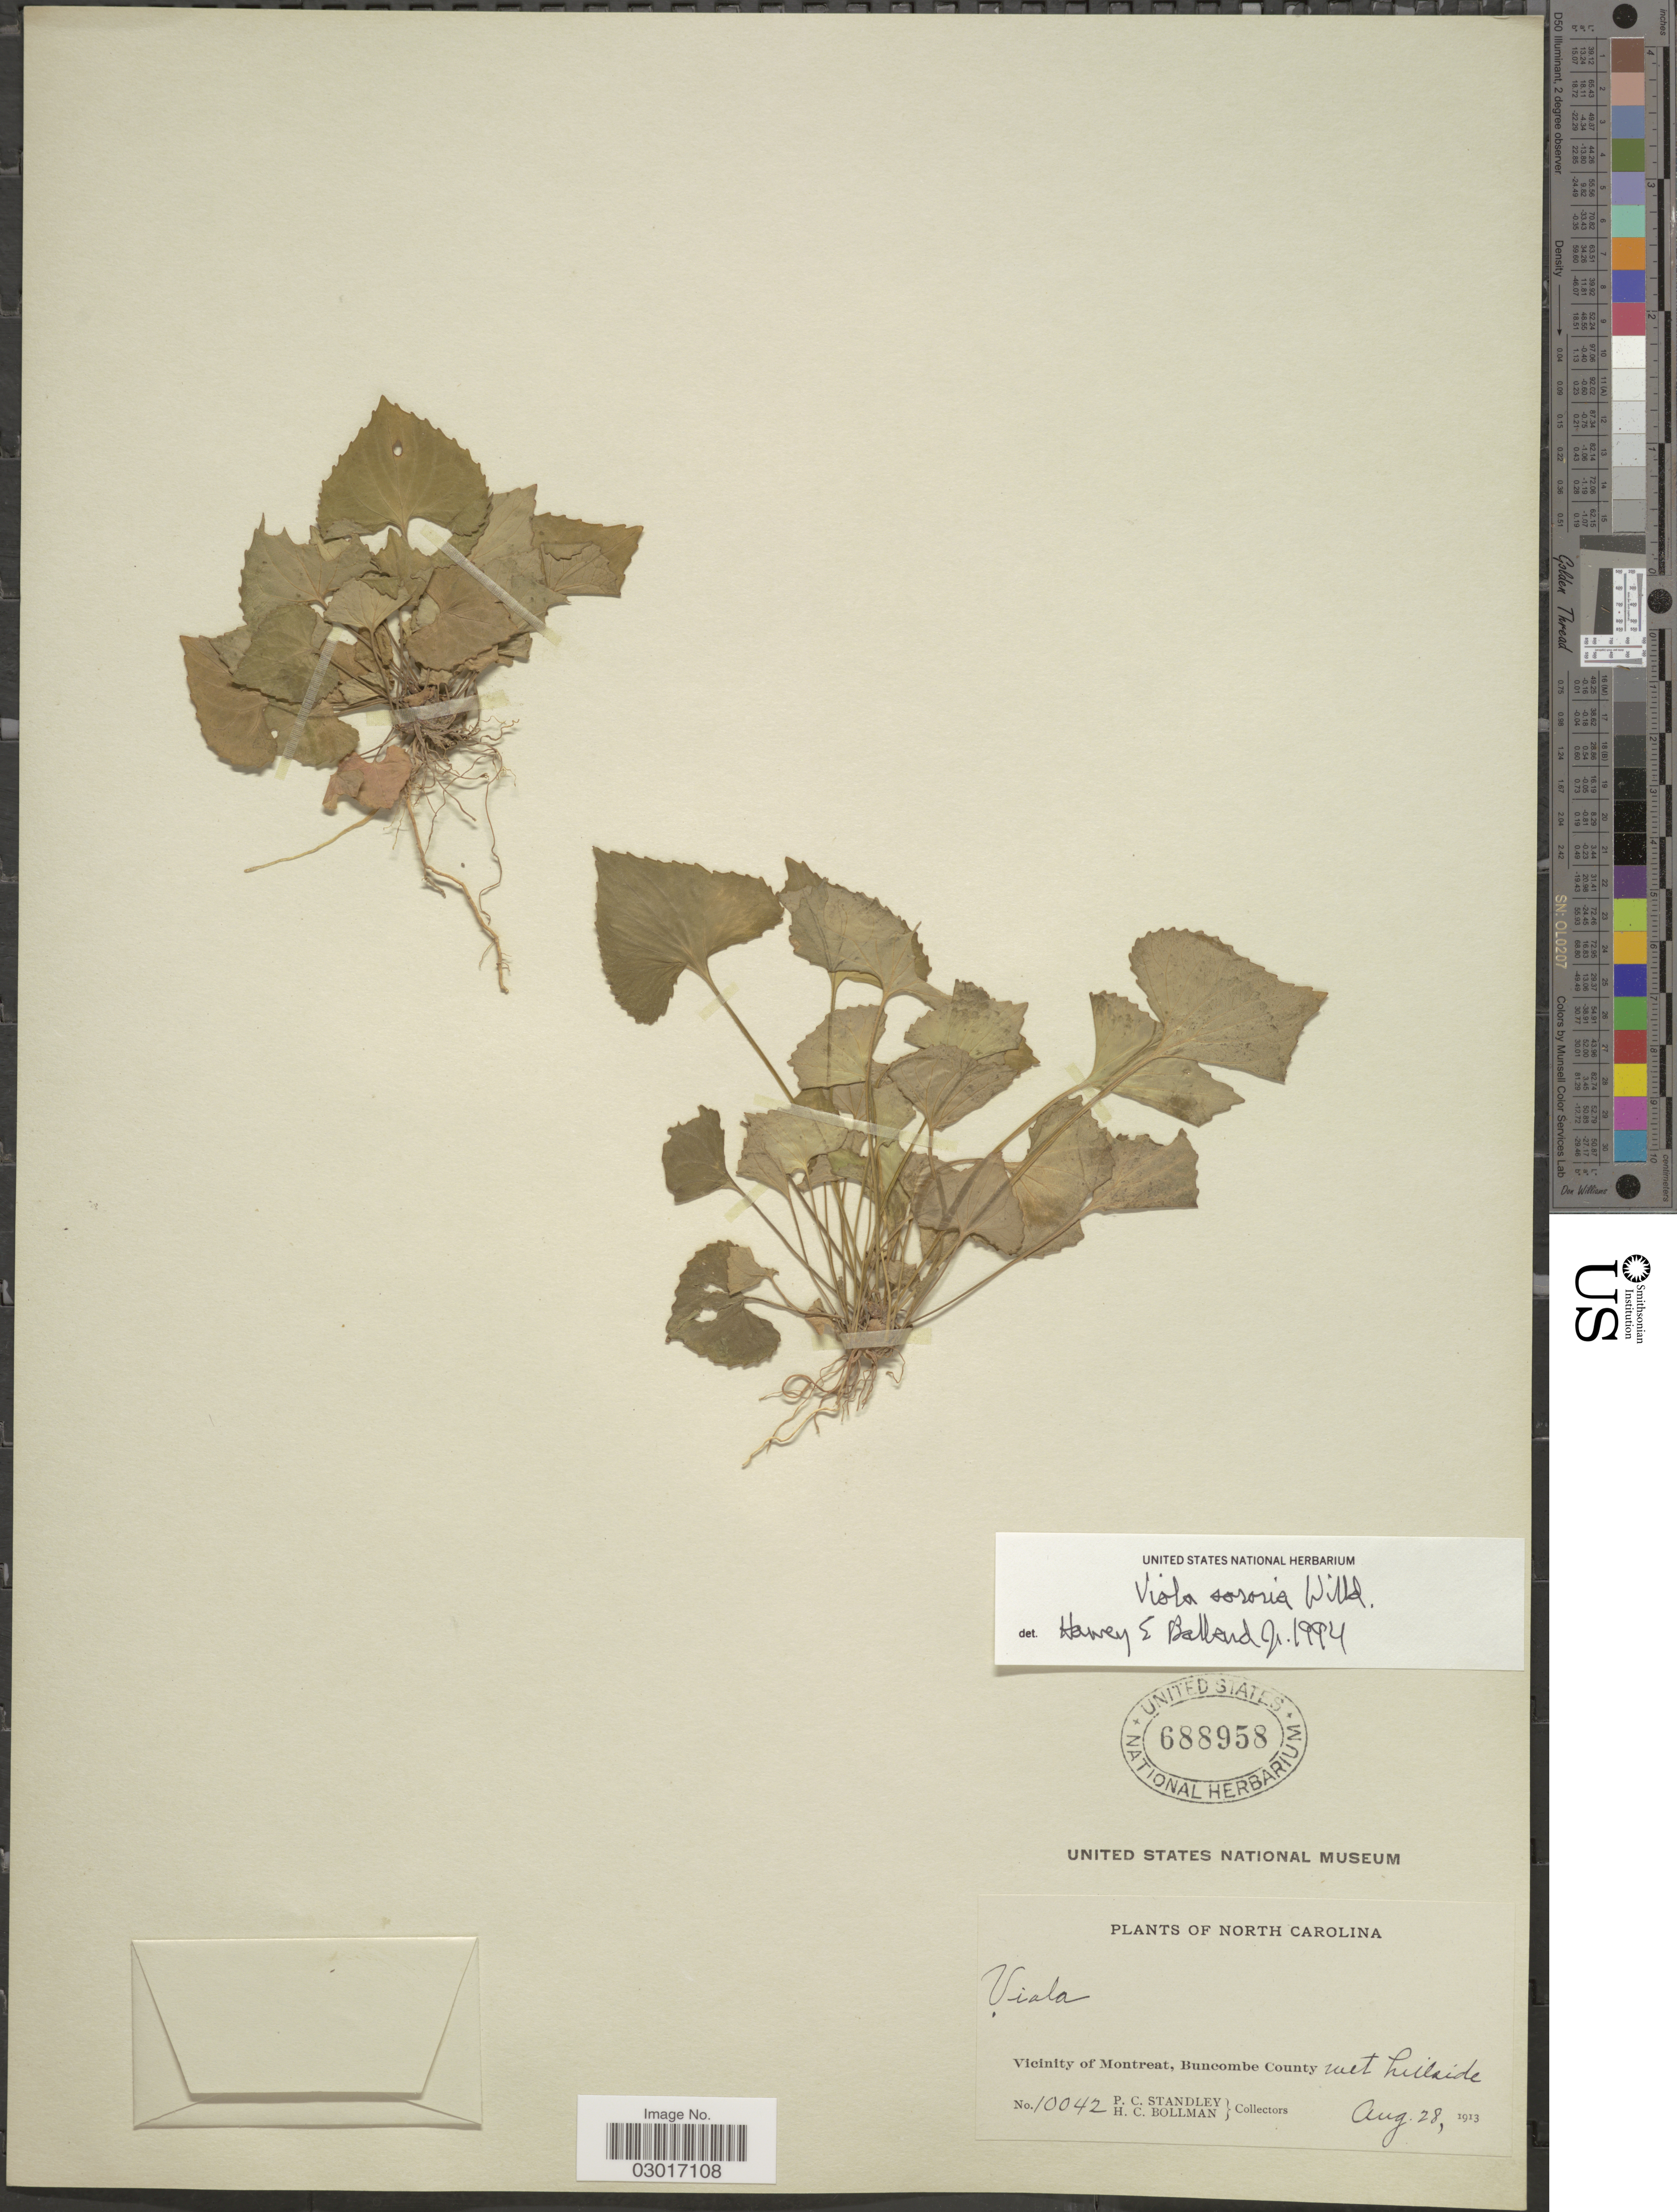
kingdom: Plantae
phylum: Tracheophyta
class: Magnoliopsida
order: Malpighiales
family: Violaceae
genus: Viola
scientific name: Viola sororia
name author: Willd.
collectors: P. C. Standley & H. C. Bollman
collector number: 10042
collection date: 1913-08-28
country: United States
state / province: North Carolina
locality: Vicinity of Montreat, Buncombe County.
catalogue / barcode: US 688958